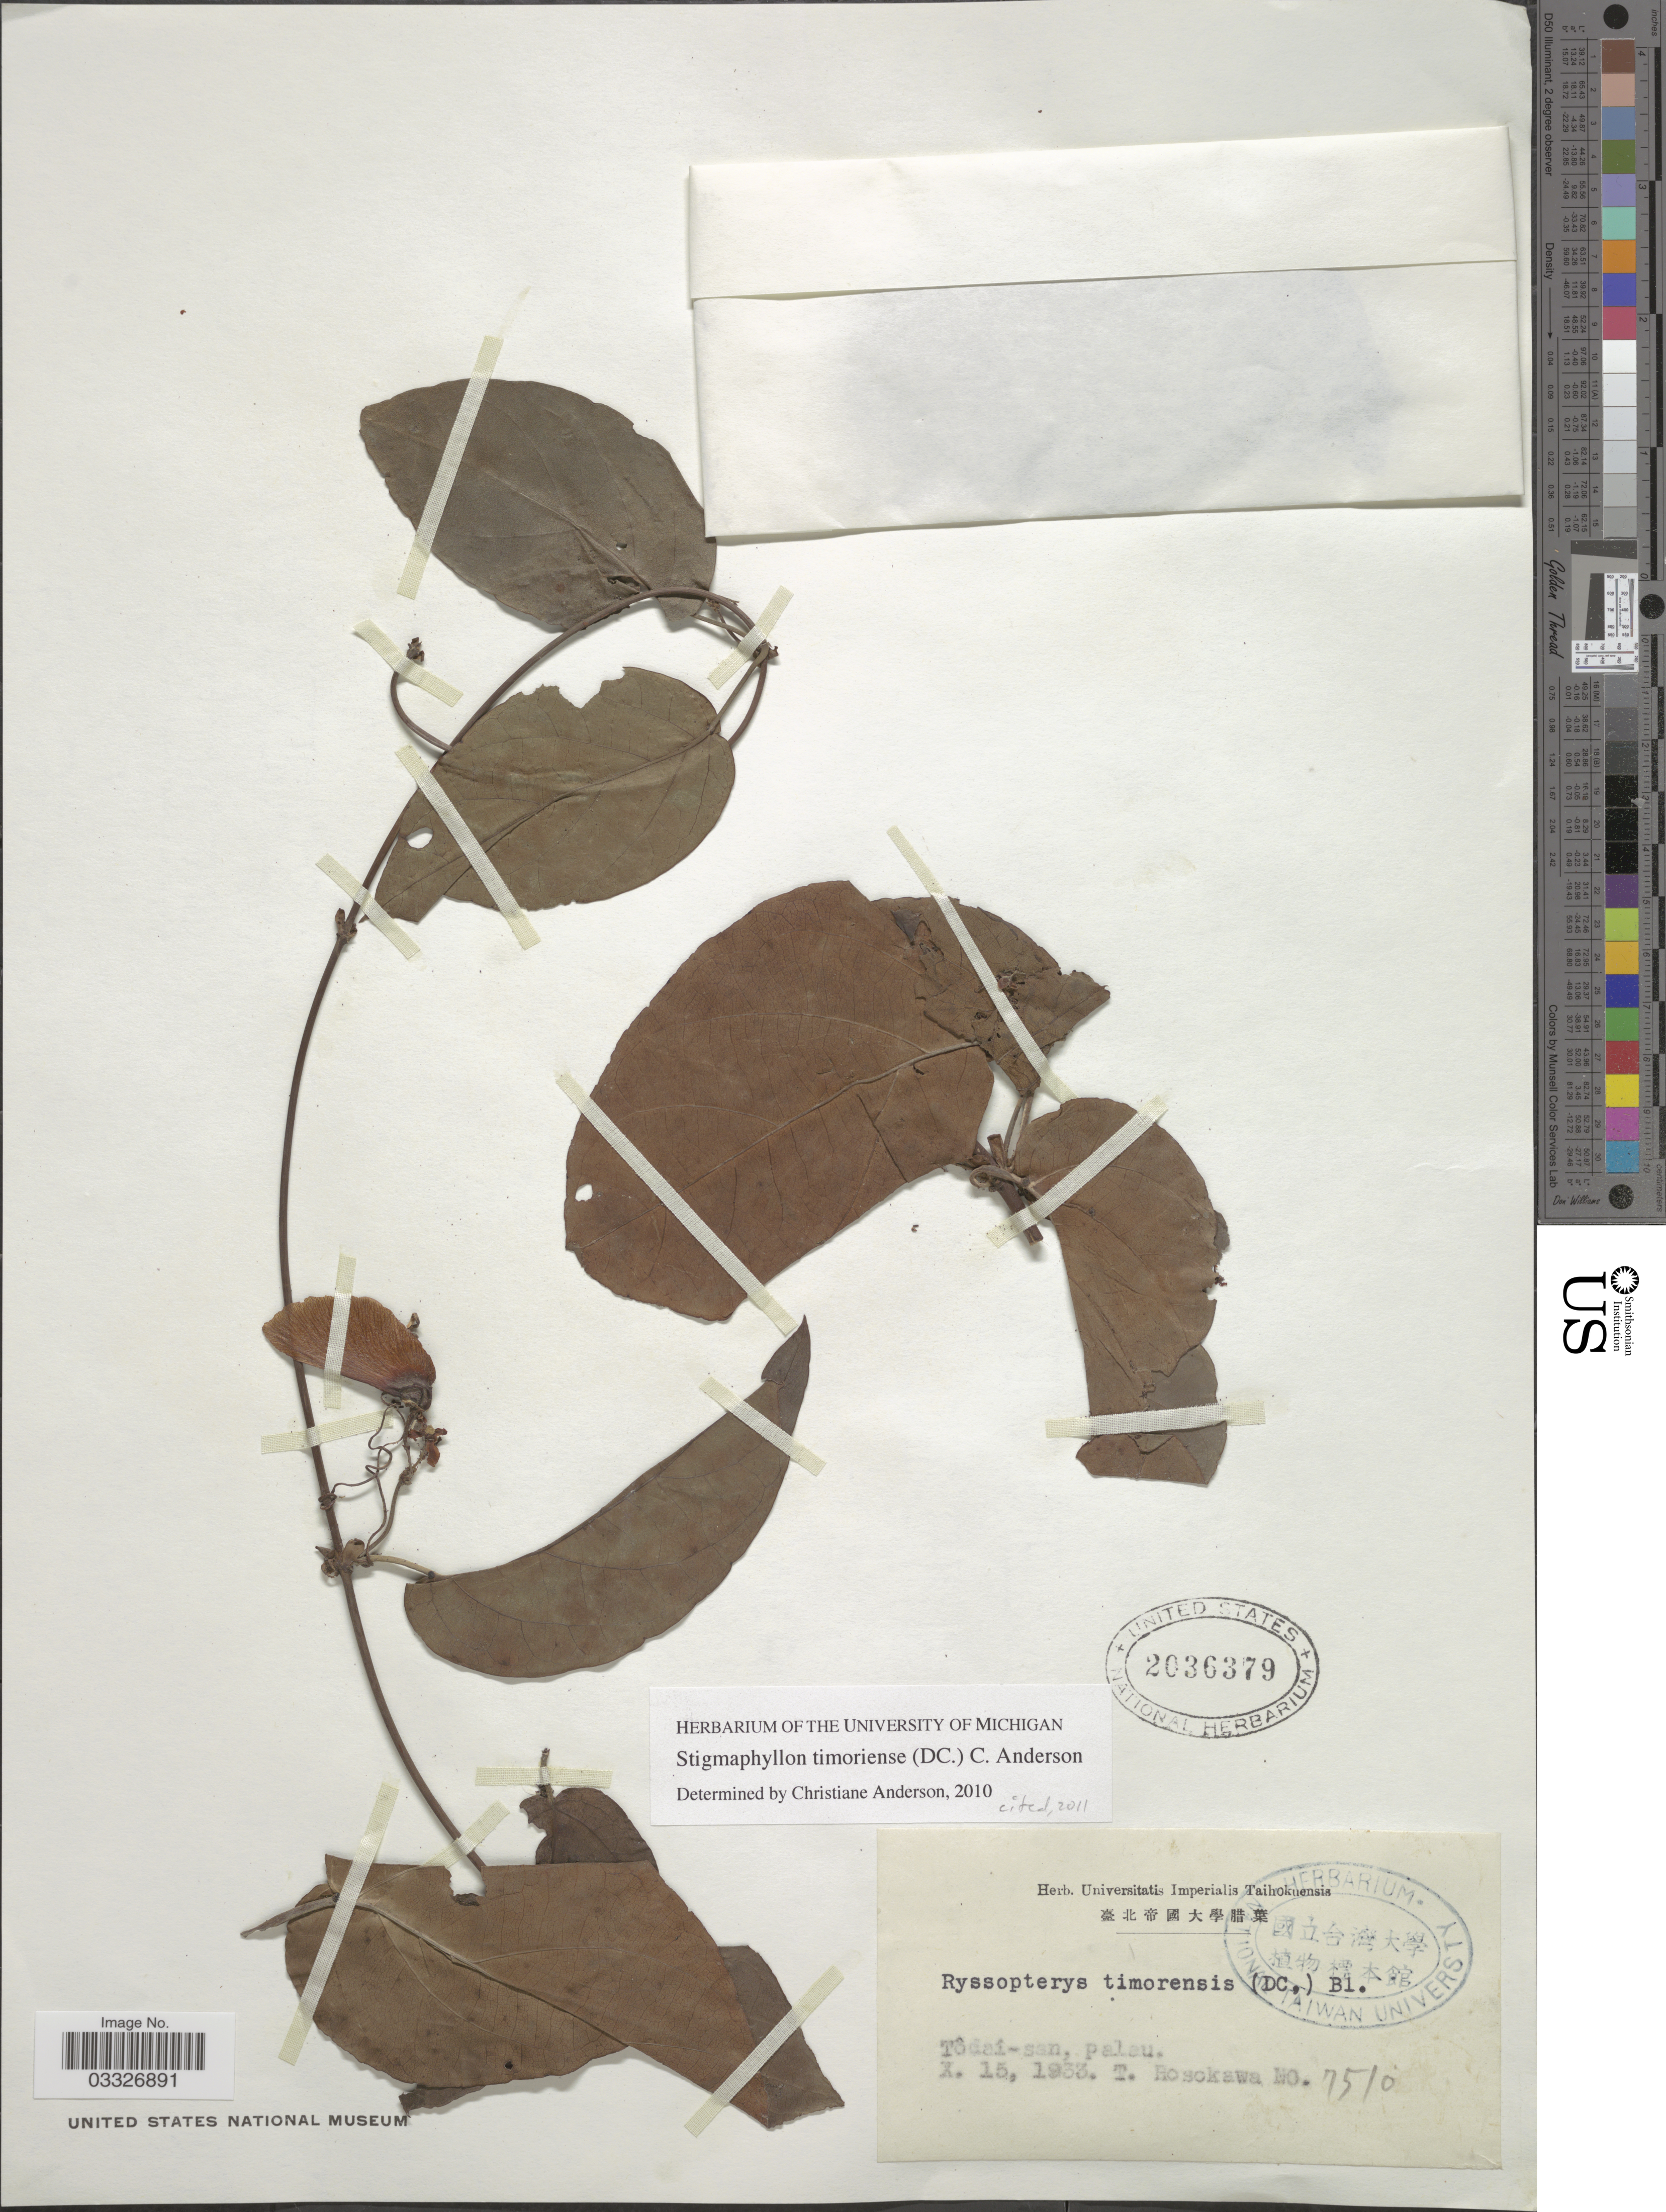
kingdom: Plantae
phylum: Tracheophyta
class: Magnoliopsida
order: Malpighiales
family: Malpighiaceae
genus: Stigmaphyllon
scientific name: Stigmaphyllon timoriense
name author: (DC.) C.E. Anderson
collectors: T. Hosokawa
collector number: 7510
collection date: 1933-10-15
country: Palau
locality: Tôdai-san, Palau.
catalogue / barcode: US 2036379